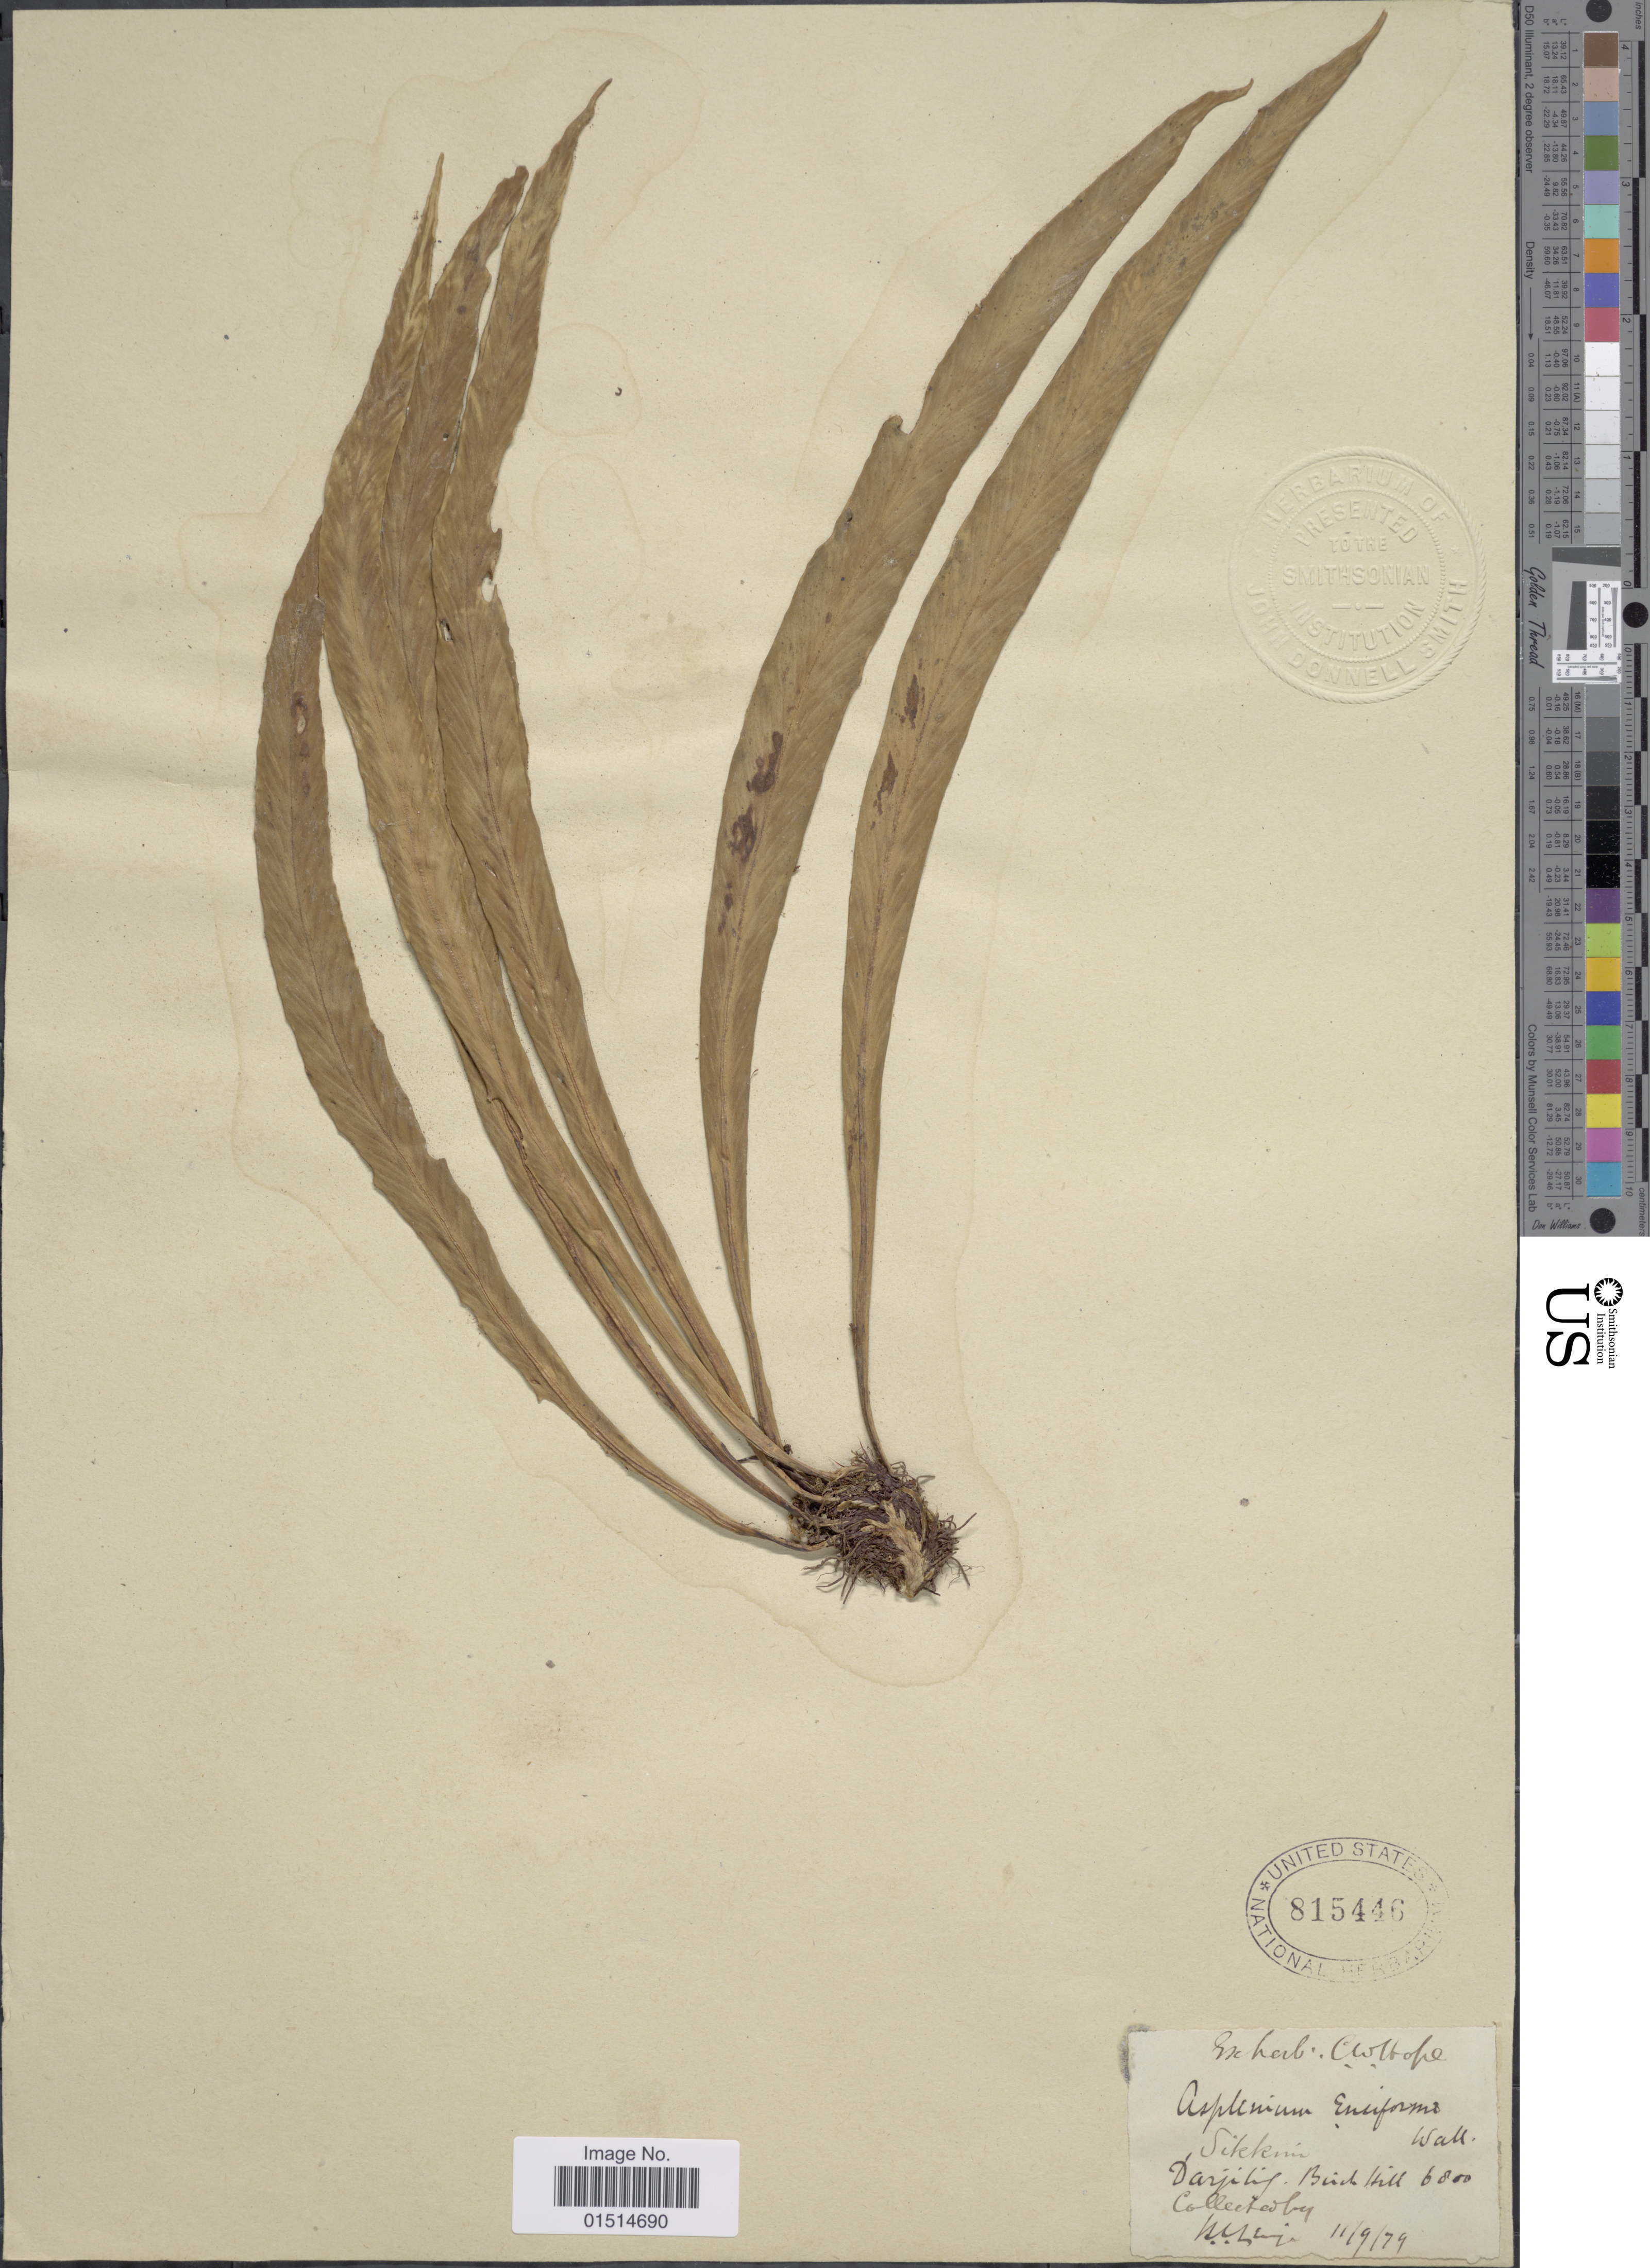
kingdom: Plantae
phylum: Tracheophyta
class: Polypodiopsida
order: Polypodiales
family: Aspleniaceae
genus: Asplenium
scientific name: Asplenium ensiforme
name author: Wall. ex Hook. & Grev.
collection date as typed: Transcribed d/m/y: 11/9/79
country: India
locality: Darjeeling Birch Hill, Sikkim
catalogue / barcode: US 815446